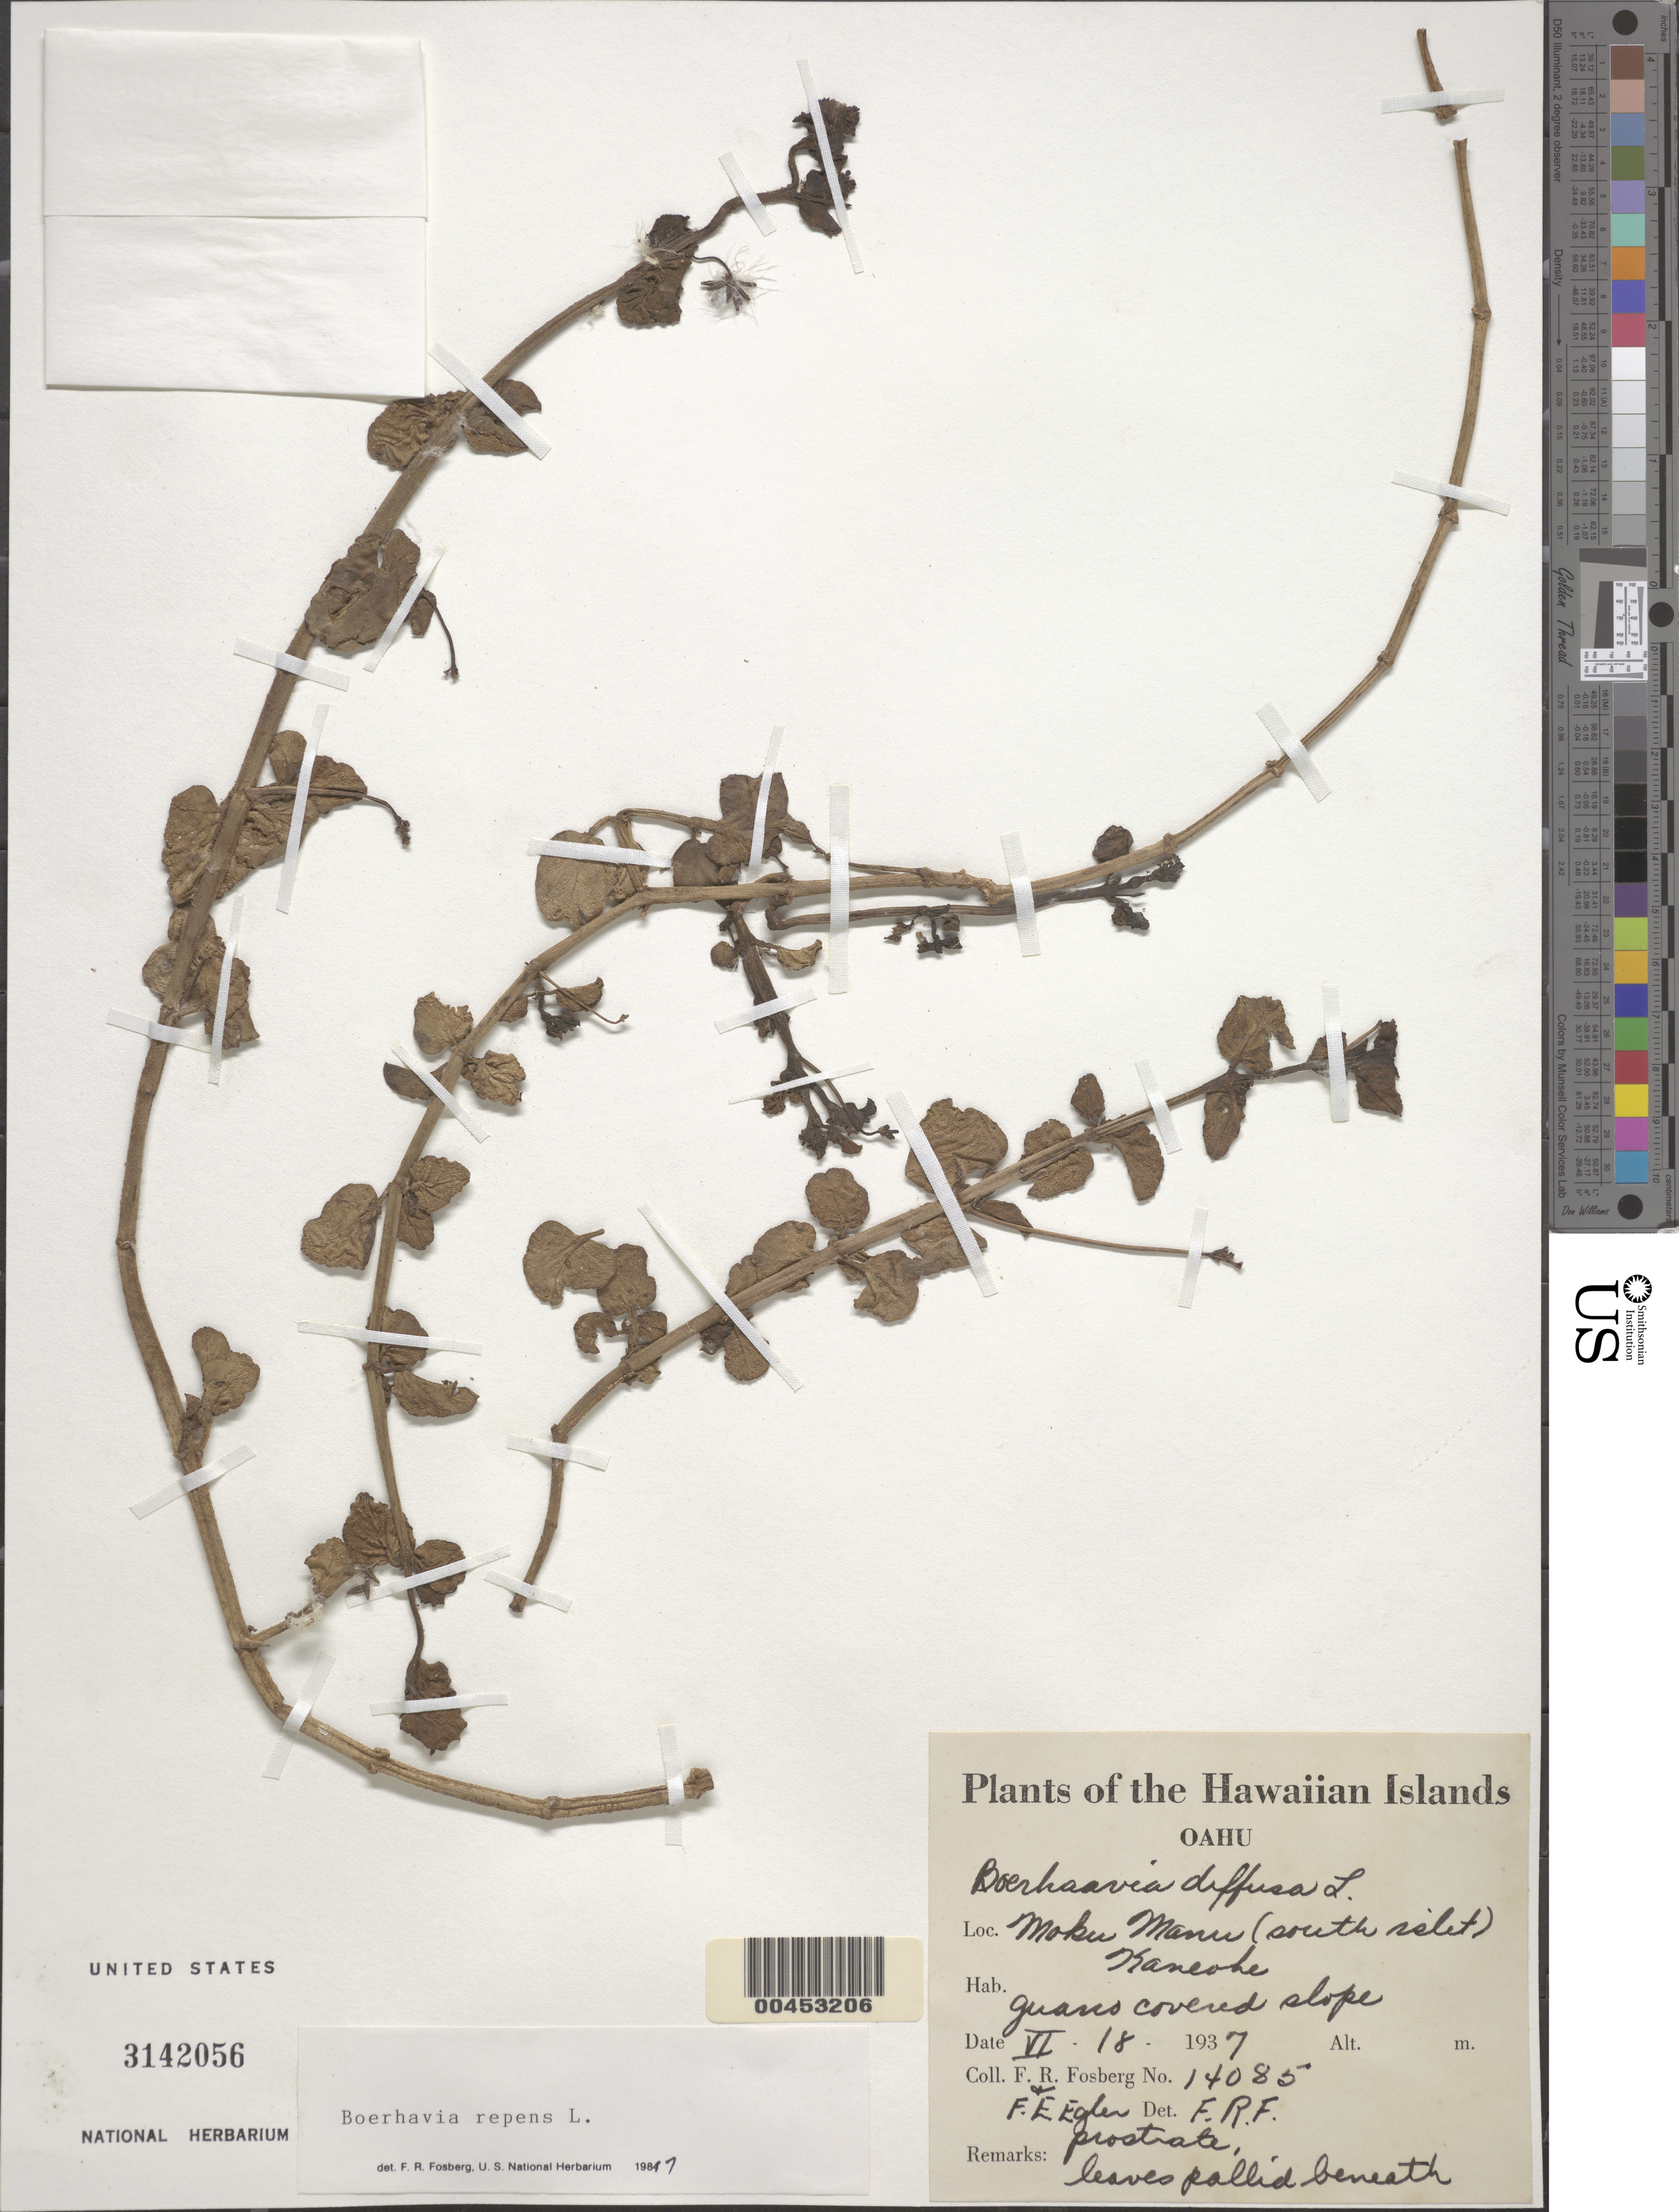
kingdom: Plantae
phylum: Tracheophyta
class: Magnoliopsida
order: Caryophyllales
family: Nyctaginaceae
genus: Boerhavia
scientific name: Boerhavia repens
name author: L.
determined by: Fosberg, F. R.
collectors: F. R. Fosberg & F. Egler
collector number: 14085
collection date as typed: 18 Jun 1937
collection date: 1937-06-18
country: United States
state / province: Hawaii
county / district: Honolulu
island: Moku Manu Islet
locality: S islet, Kaneohe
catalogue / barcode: US 3142056